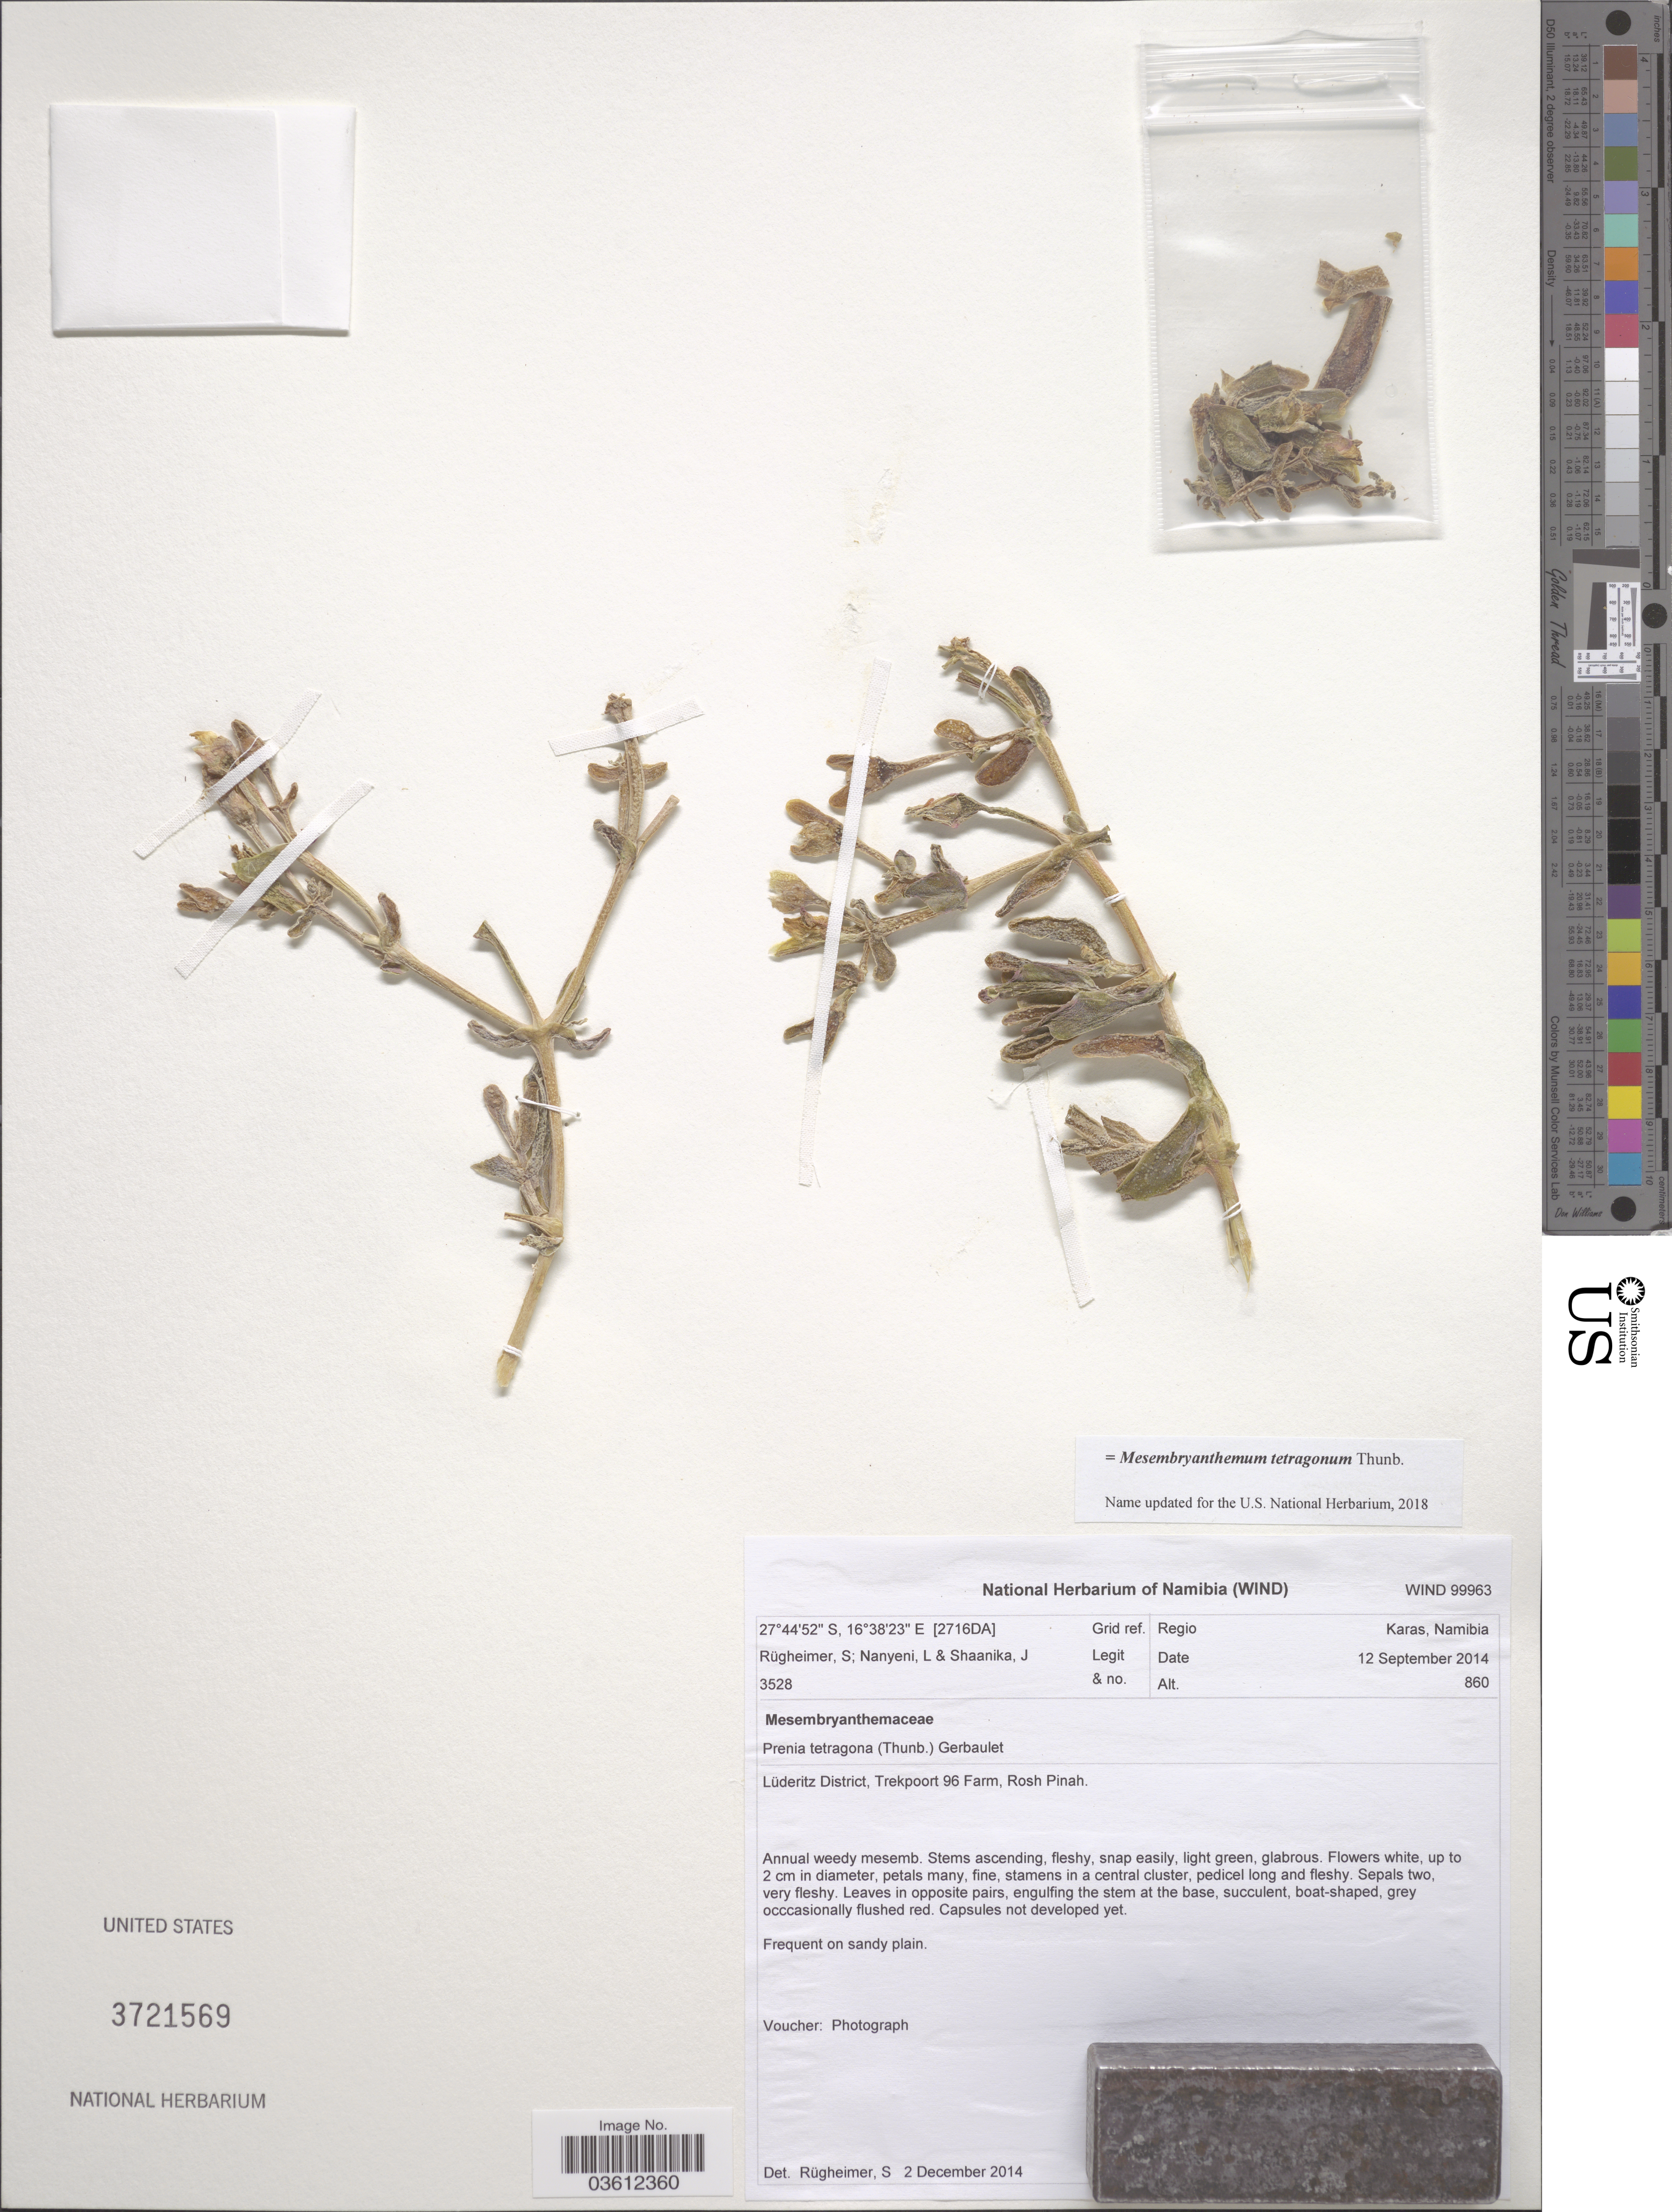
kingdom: Plantae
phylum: Tracheophyta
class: Magnoliopsida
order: Caryophyllales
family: Aizoaceae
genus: Mesembryanthemum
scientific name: Mesembryanthemum tetragonum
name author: Thunb.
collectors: S. Rugheimer, L. Nanyeni & J. Shaanika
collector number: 3528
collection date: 2014-09-12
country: Namibia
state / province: Karas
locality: Grid ref. [2716DA]. Regio Karas. Lüderitz District, Trekpoort 96 Farm, Rosh Pinah.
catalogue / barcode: US 3721569